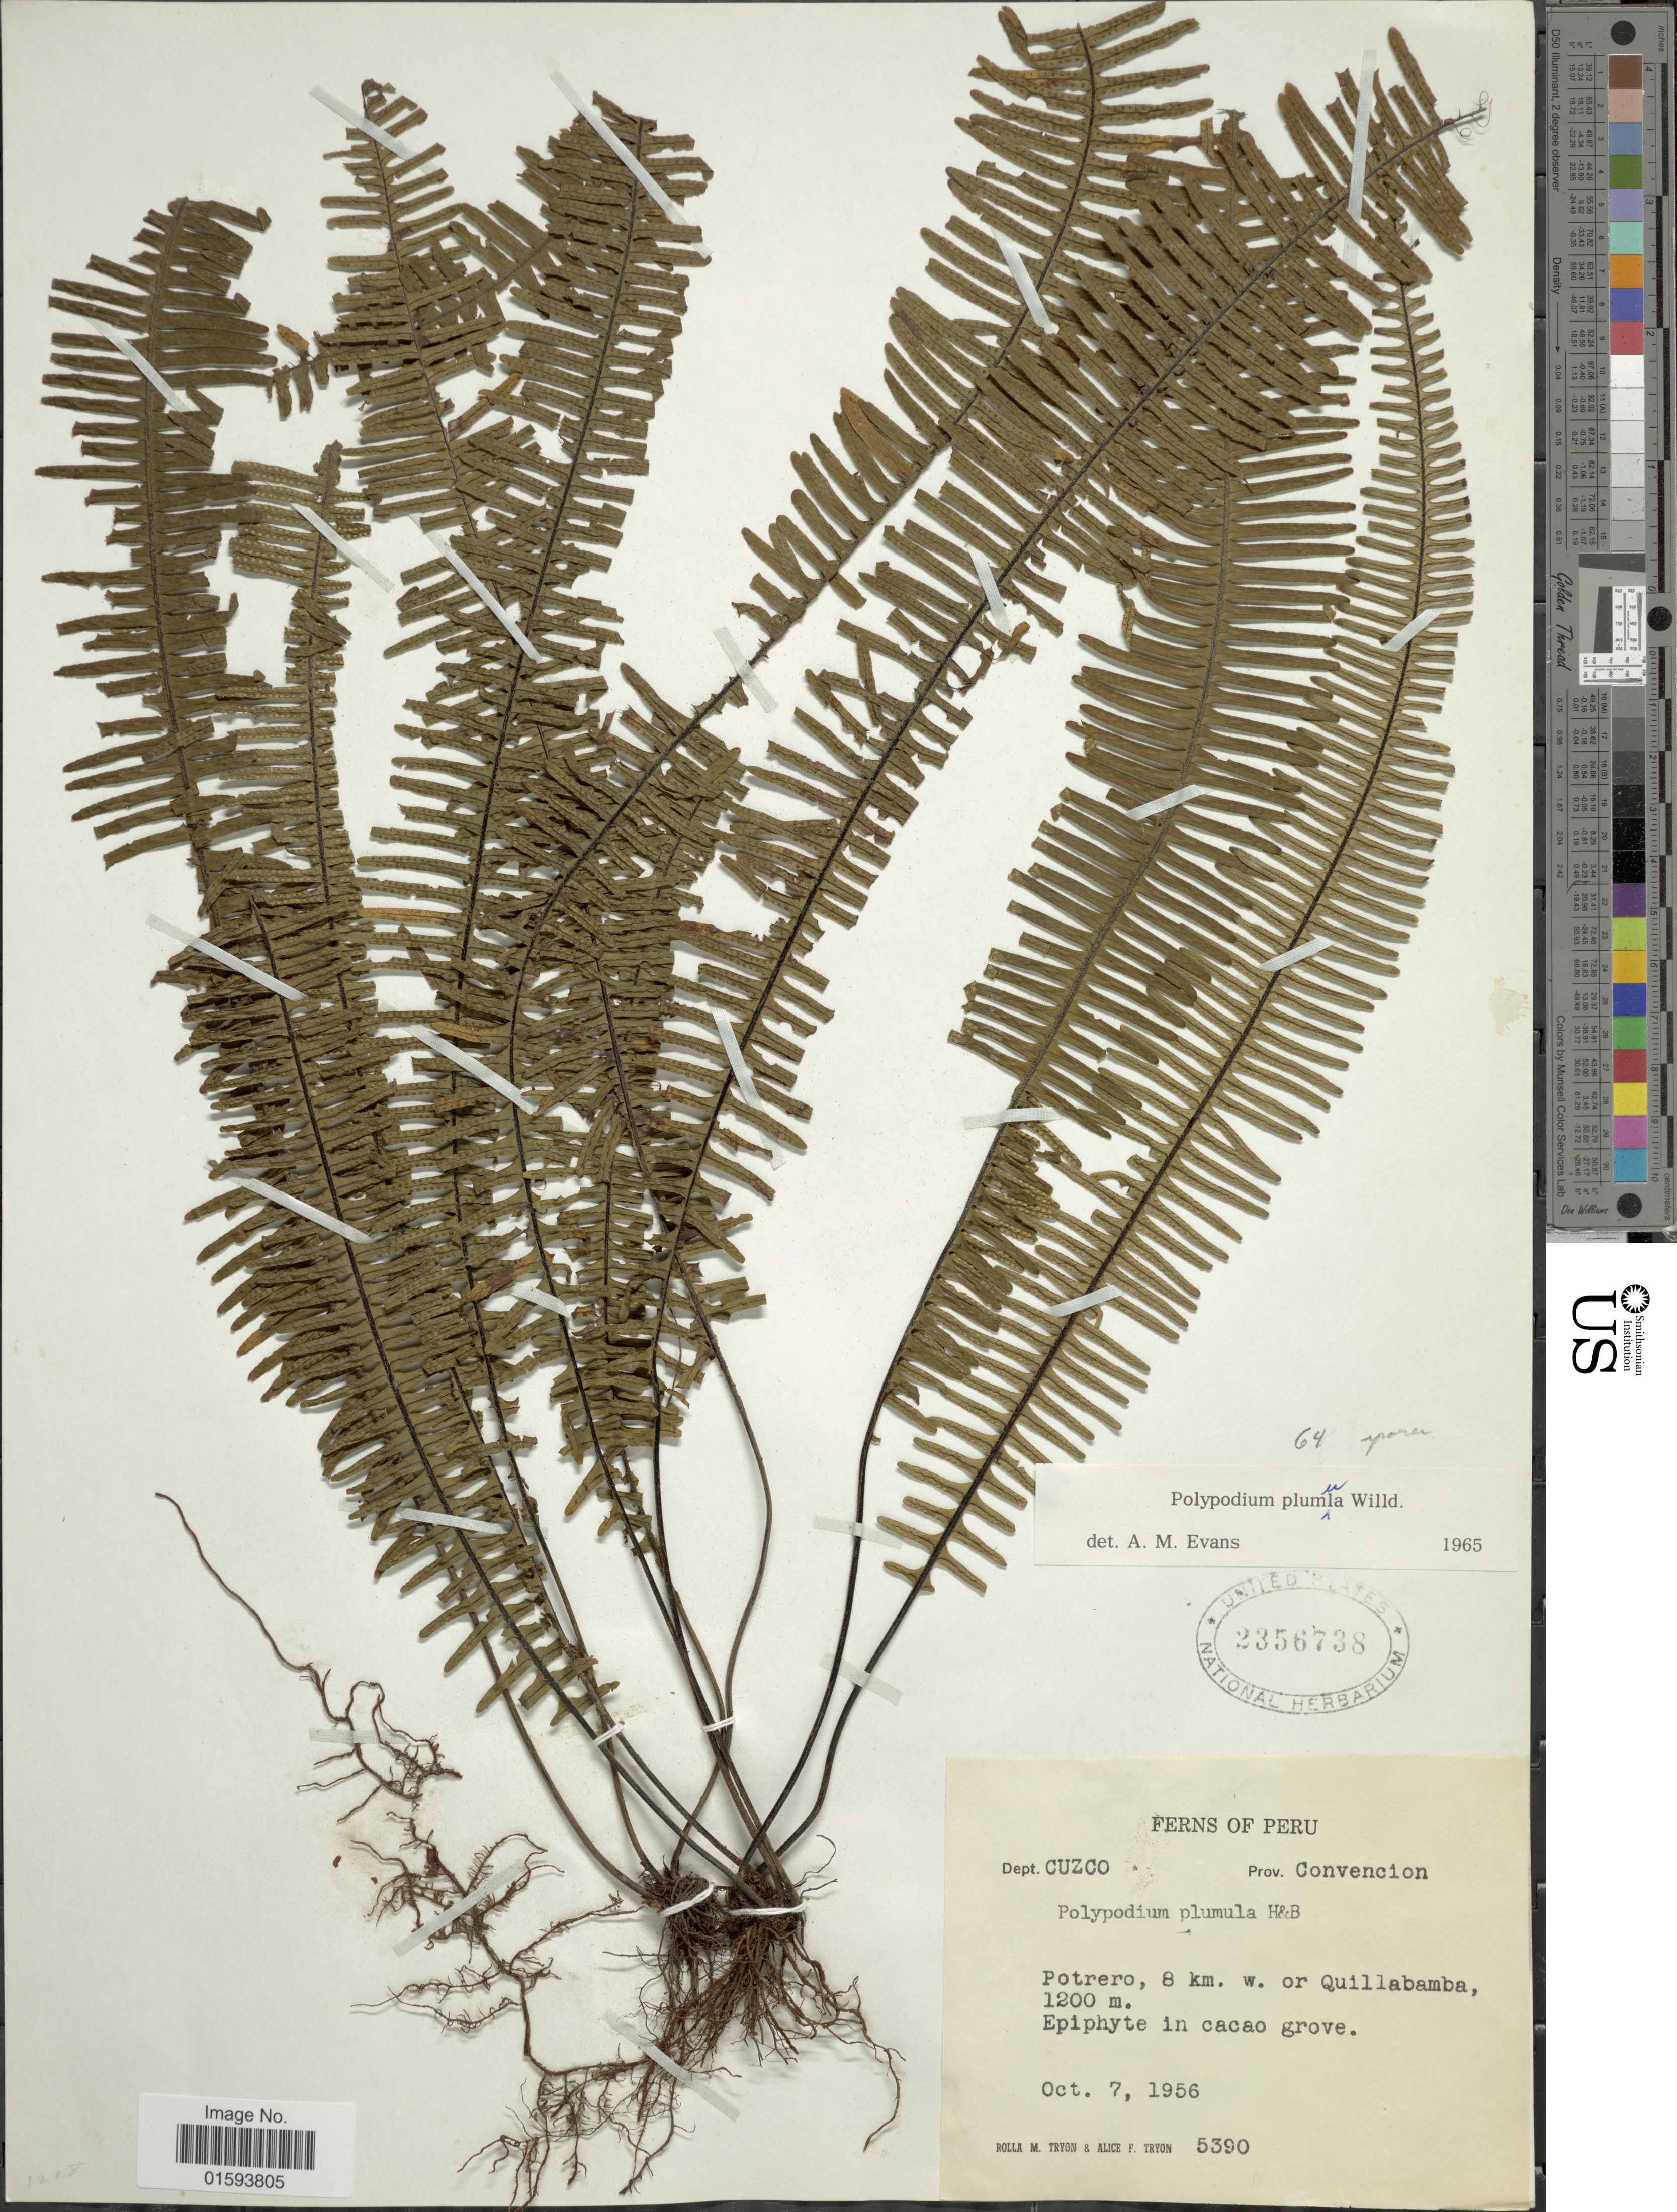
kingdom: Plantae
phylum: Tracheophyta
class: Polypodiopsida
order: Polypodiales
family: Polypodiaceae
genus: Pecluma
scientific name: Pecluma plumula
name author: (Humb. & Bonpl. ex Willd.) M.G. Price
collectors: R. M. Tryon & A. F. Tryon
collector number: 5390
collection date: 1956-10-07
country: Peru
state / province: Cusco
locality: Dept. Cuzco, Prov. Convencion, Potrero, 8 km. w. or Quillabamba.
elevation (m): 1200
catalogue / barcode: US 2356738